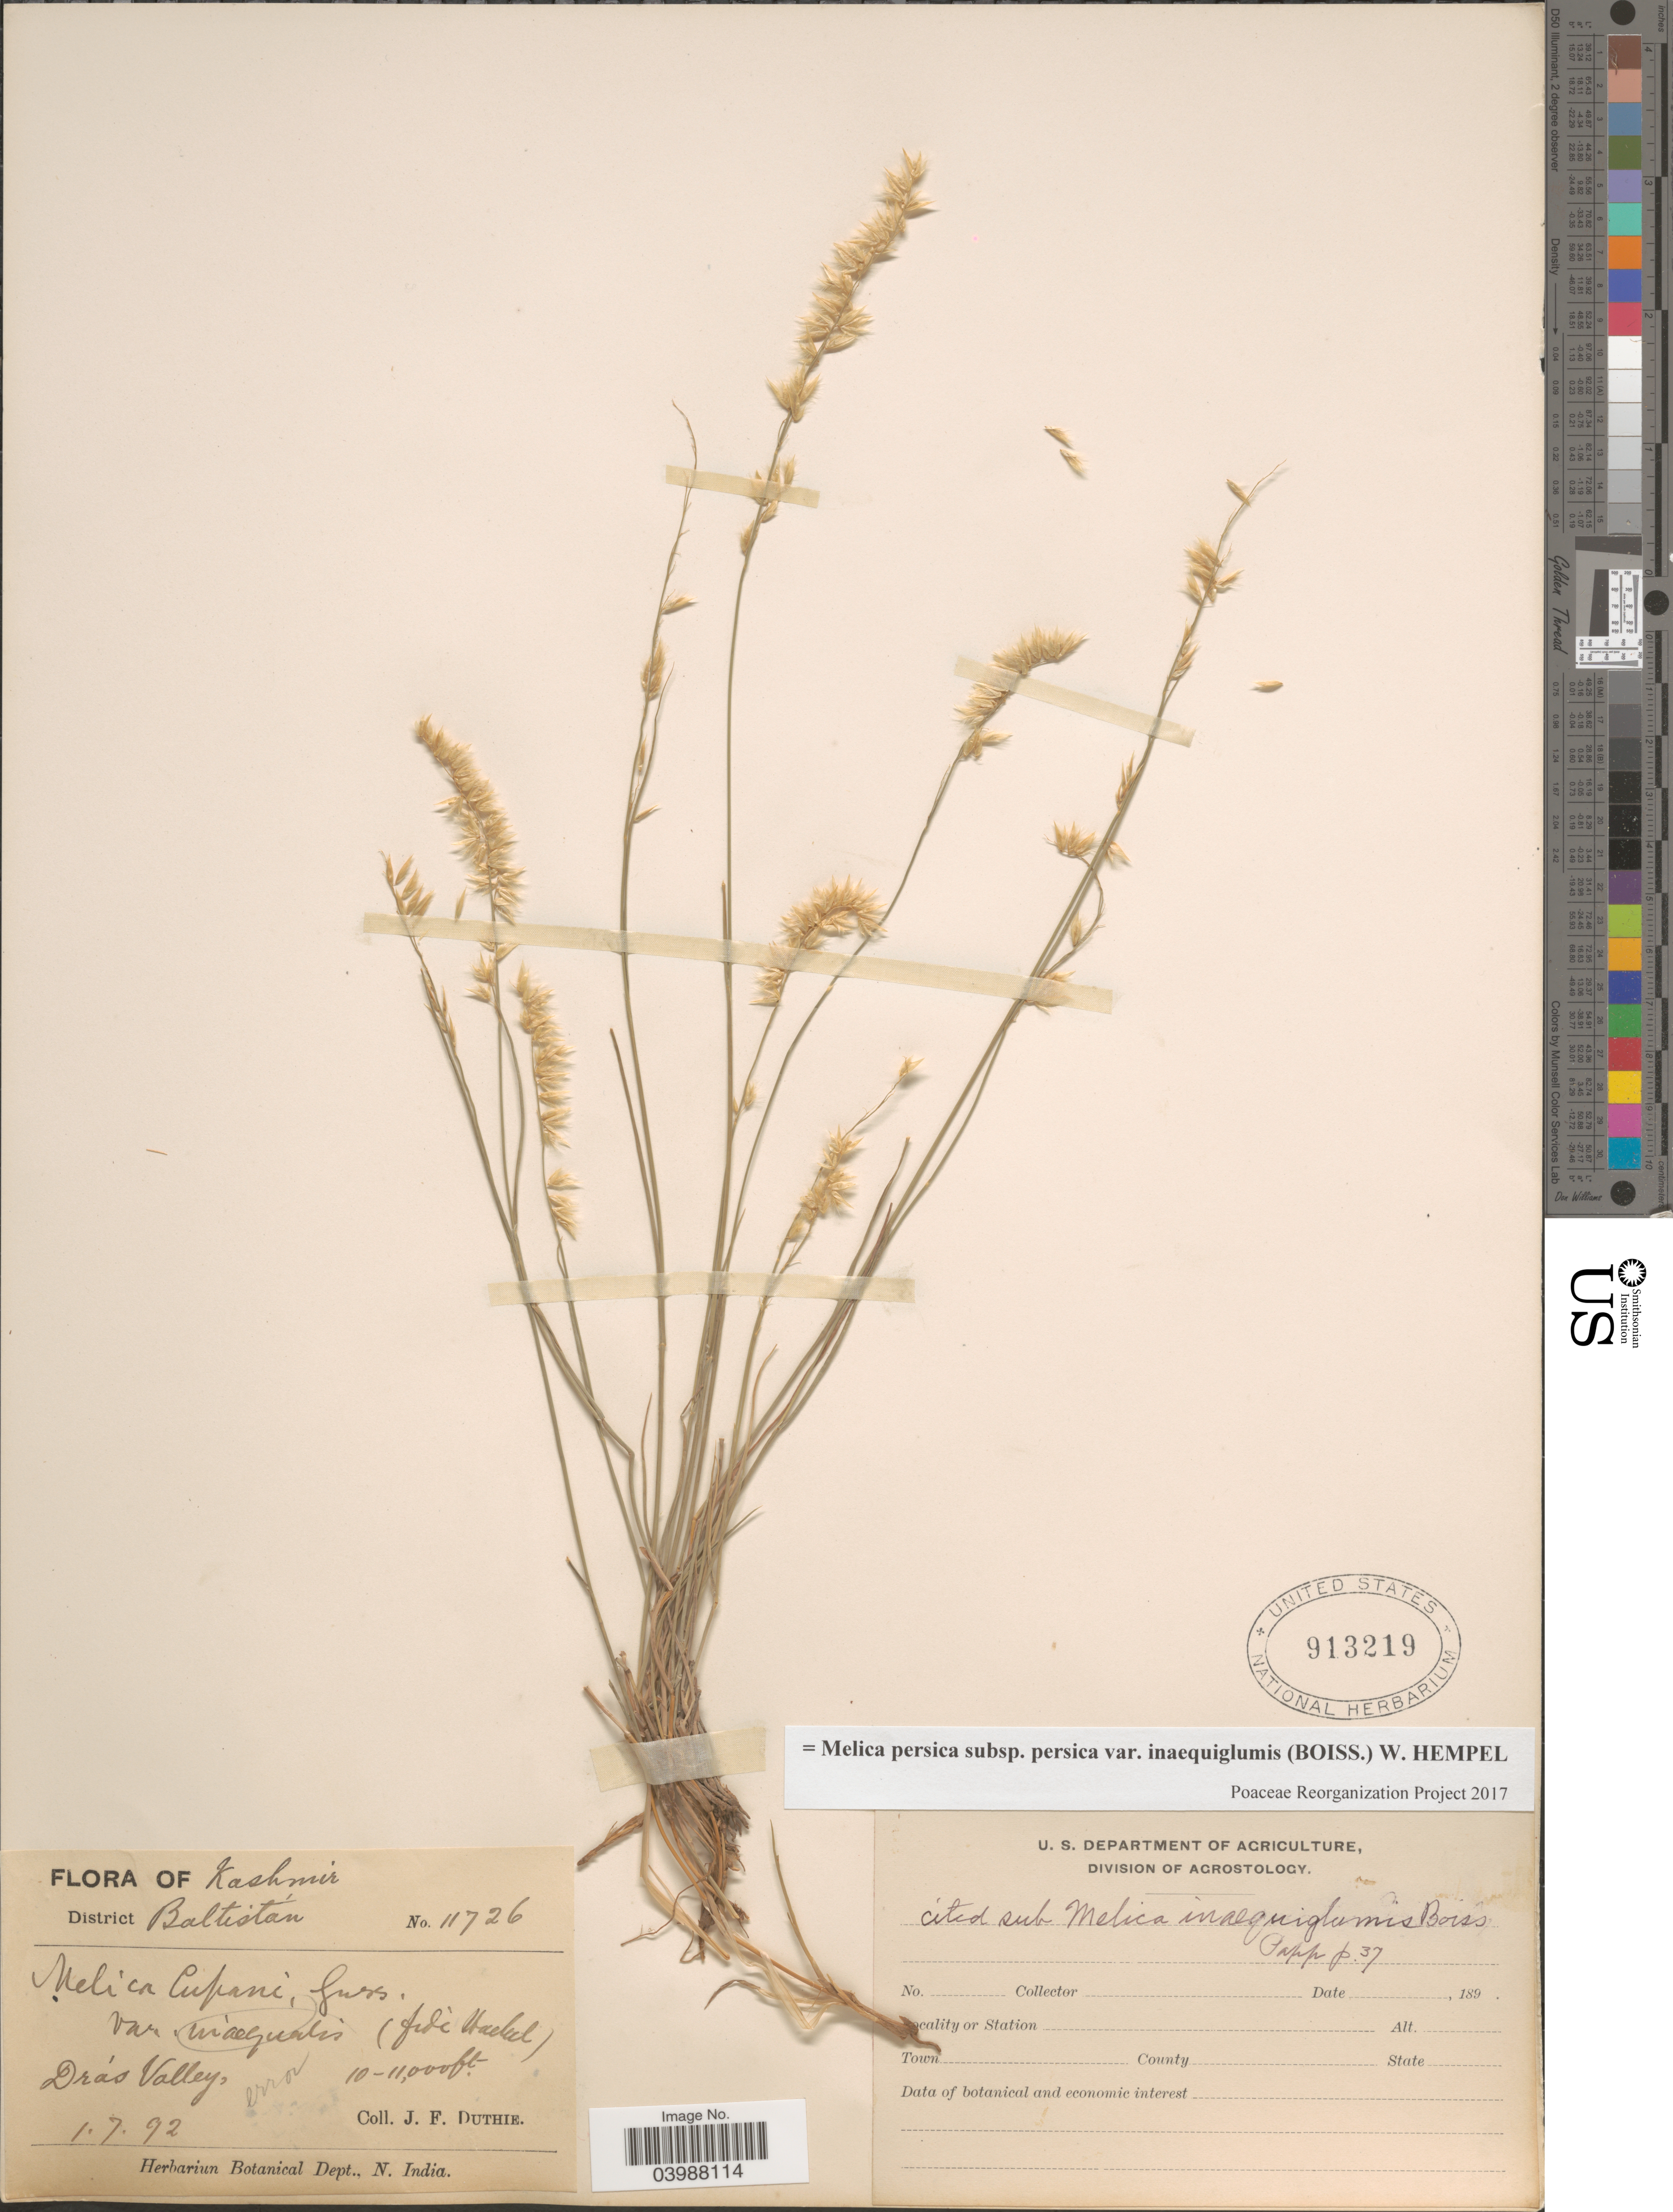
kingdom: Plantae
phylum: Tracheophyta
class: Liliopsida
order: Poales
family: Poaceae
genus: Melica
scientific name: Melica persica subsp. persica var. inaequiglumis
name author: (Boiss) W. Hempel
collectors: J. F. Duthie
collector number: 11726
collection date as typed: Transcribed d/m/y: 1/7/92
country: India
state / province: Jammu and Kashmir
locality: Kashmir. District Baltistán. Drás Valley.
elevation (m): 3048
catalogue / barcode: US 913219